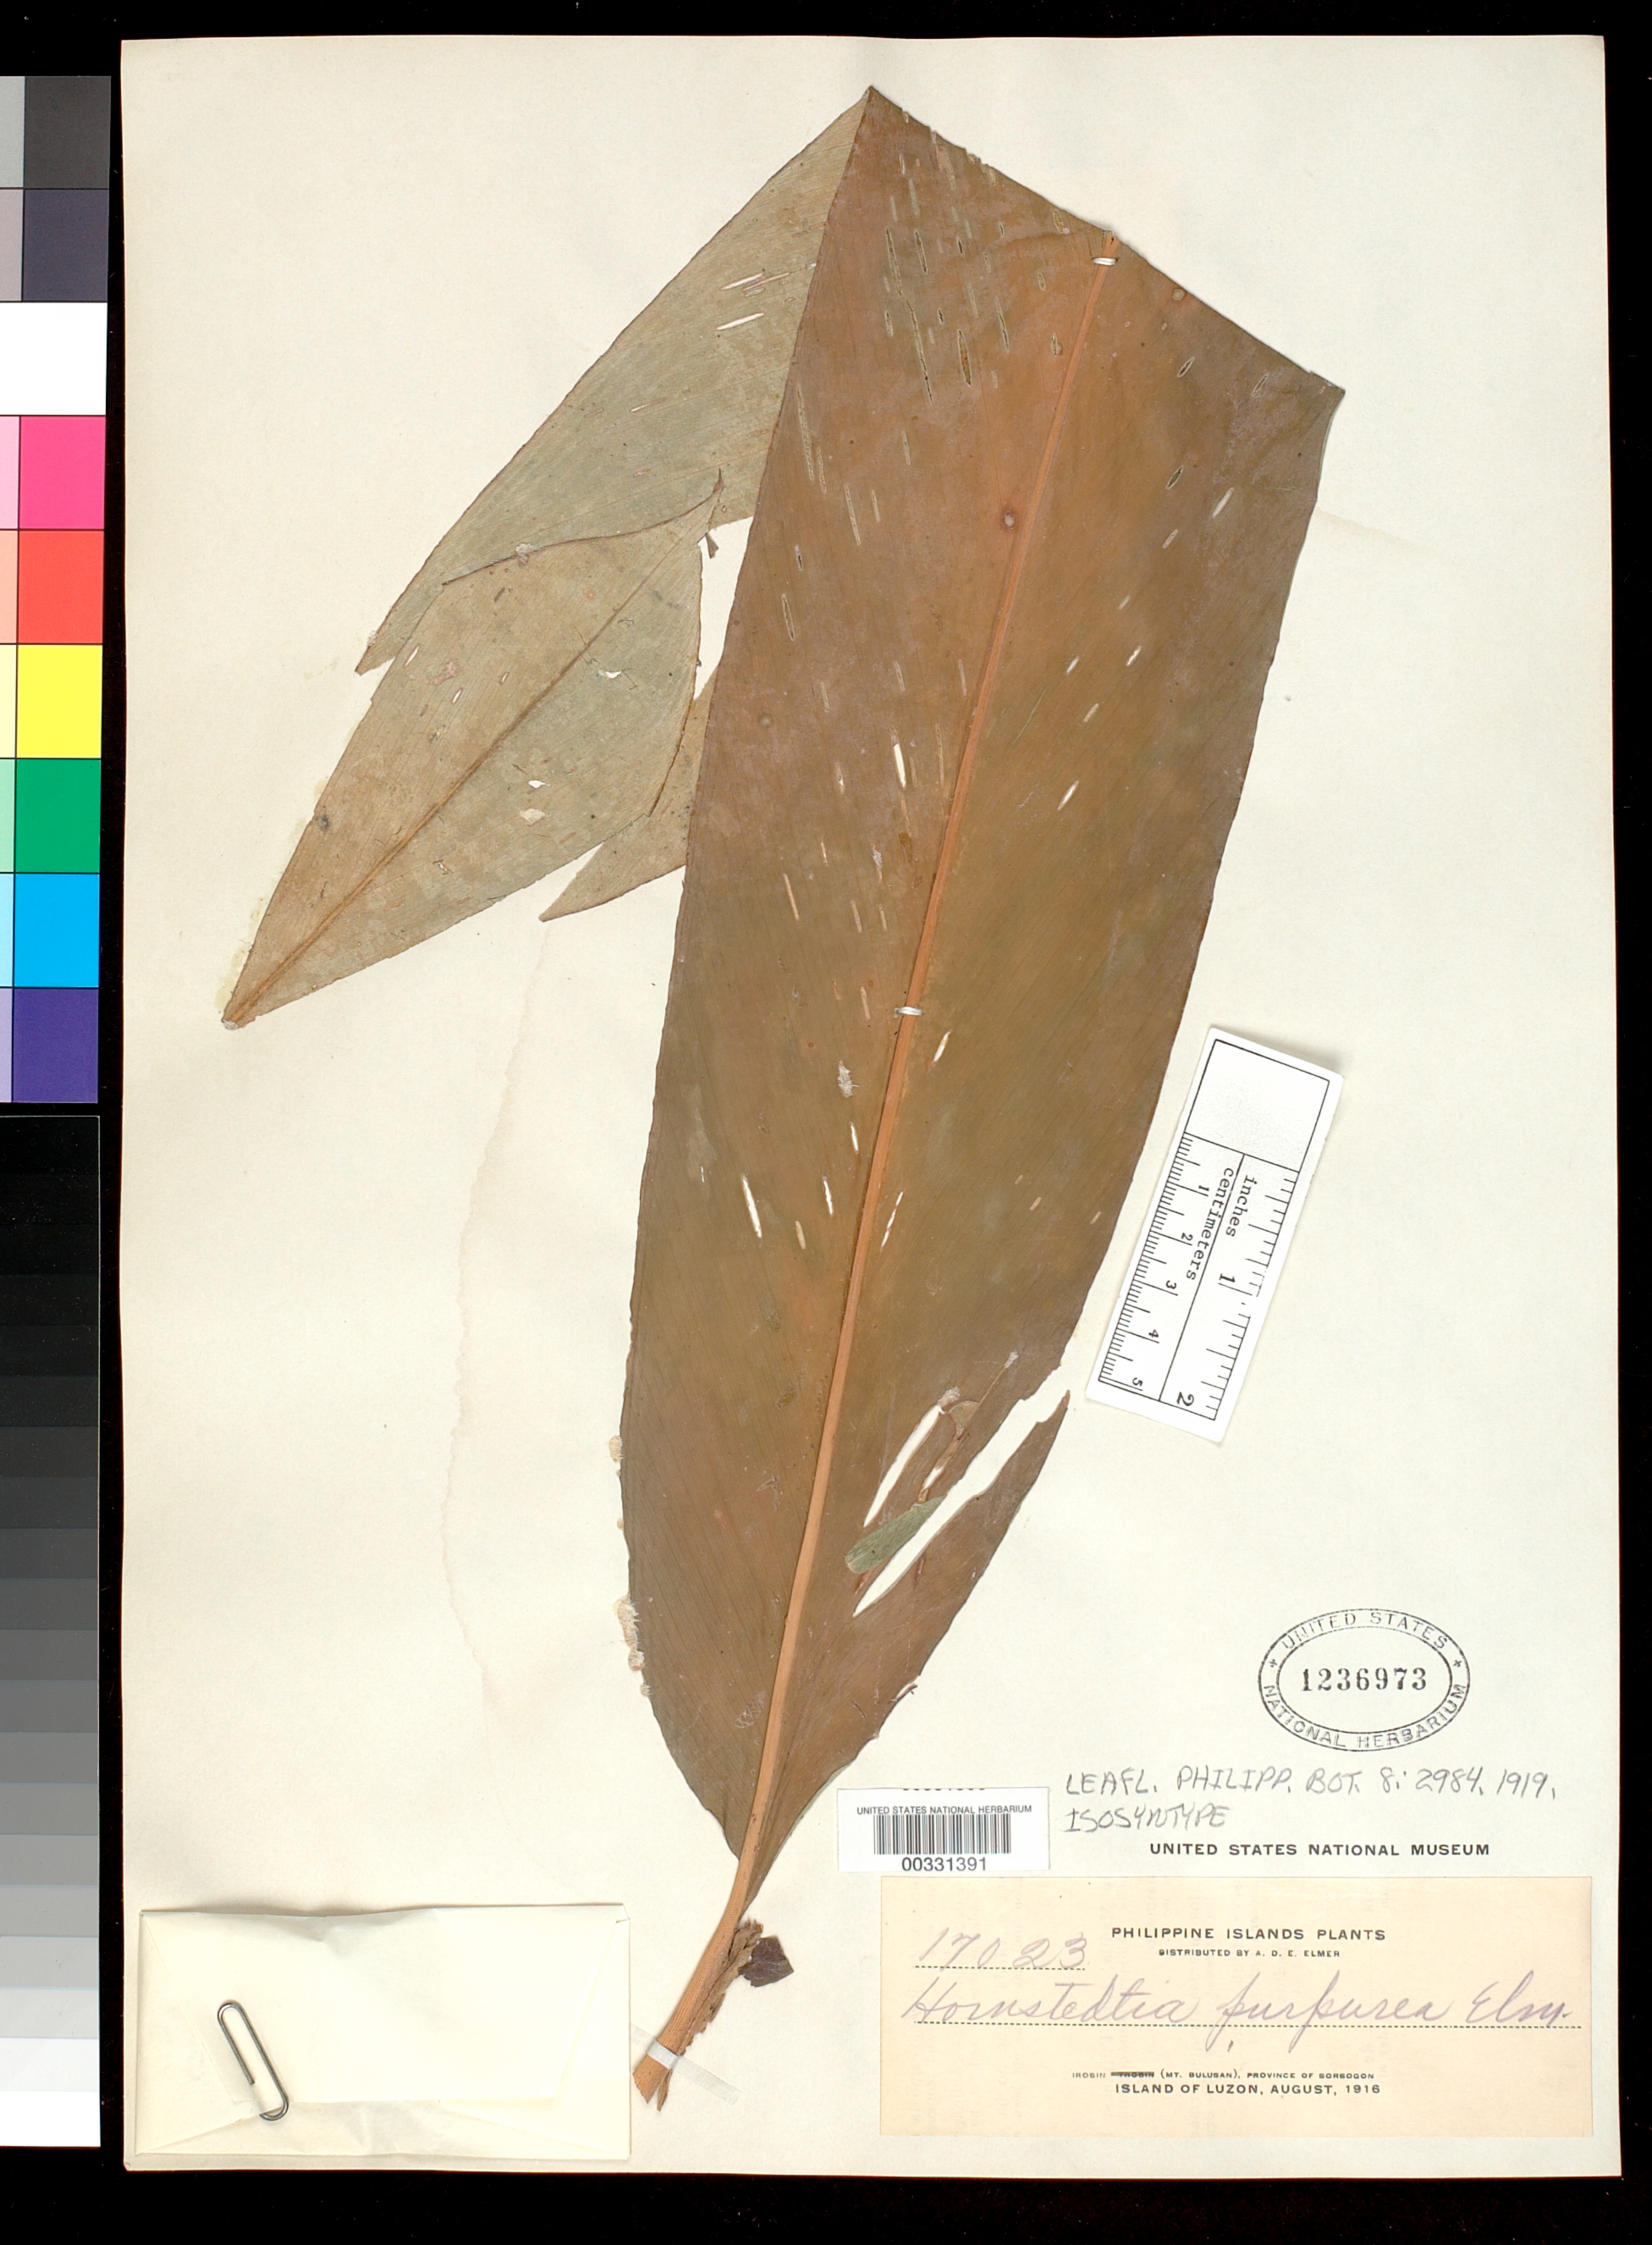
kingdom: Plantae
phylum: Tracheophyta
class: Liliopsida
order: Zingiberales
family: Zingiberaceae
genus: Hornstedtia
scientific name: Hornstedtia purpurea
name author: Elmer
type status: Isosyntype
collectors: A. D. E. Elmer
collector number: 17023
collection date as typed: Aug 1916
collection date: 1916-08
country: Philippines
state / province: Bicol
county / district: Sorsogon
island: Luzon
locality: Irosin, Mt. Bulusan.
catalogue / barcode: US 1236973